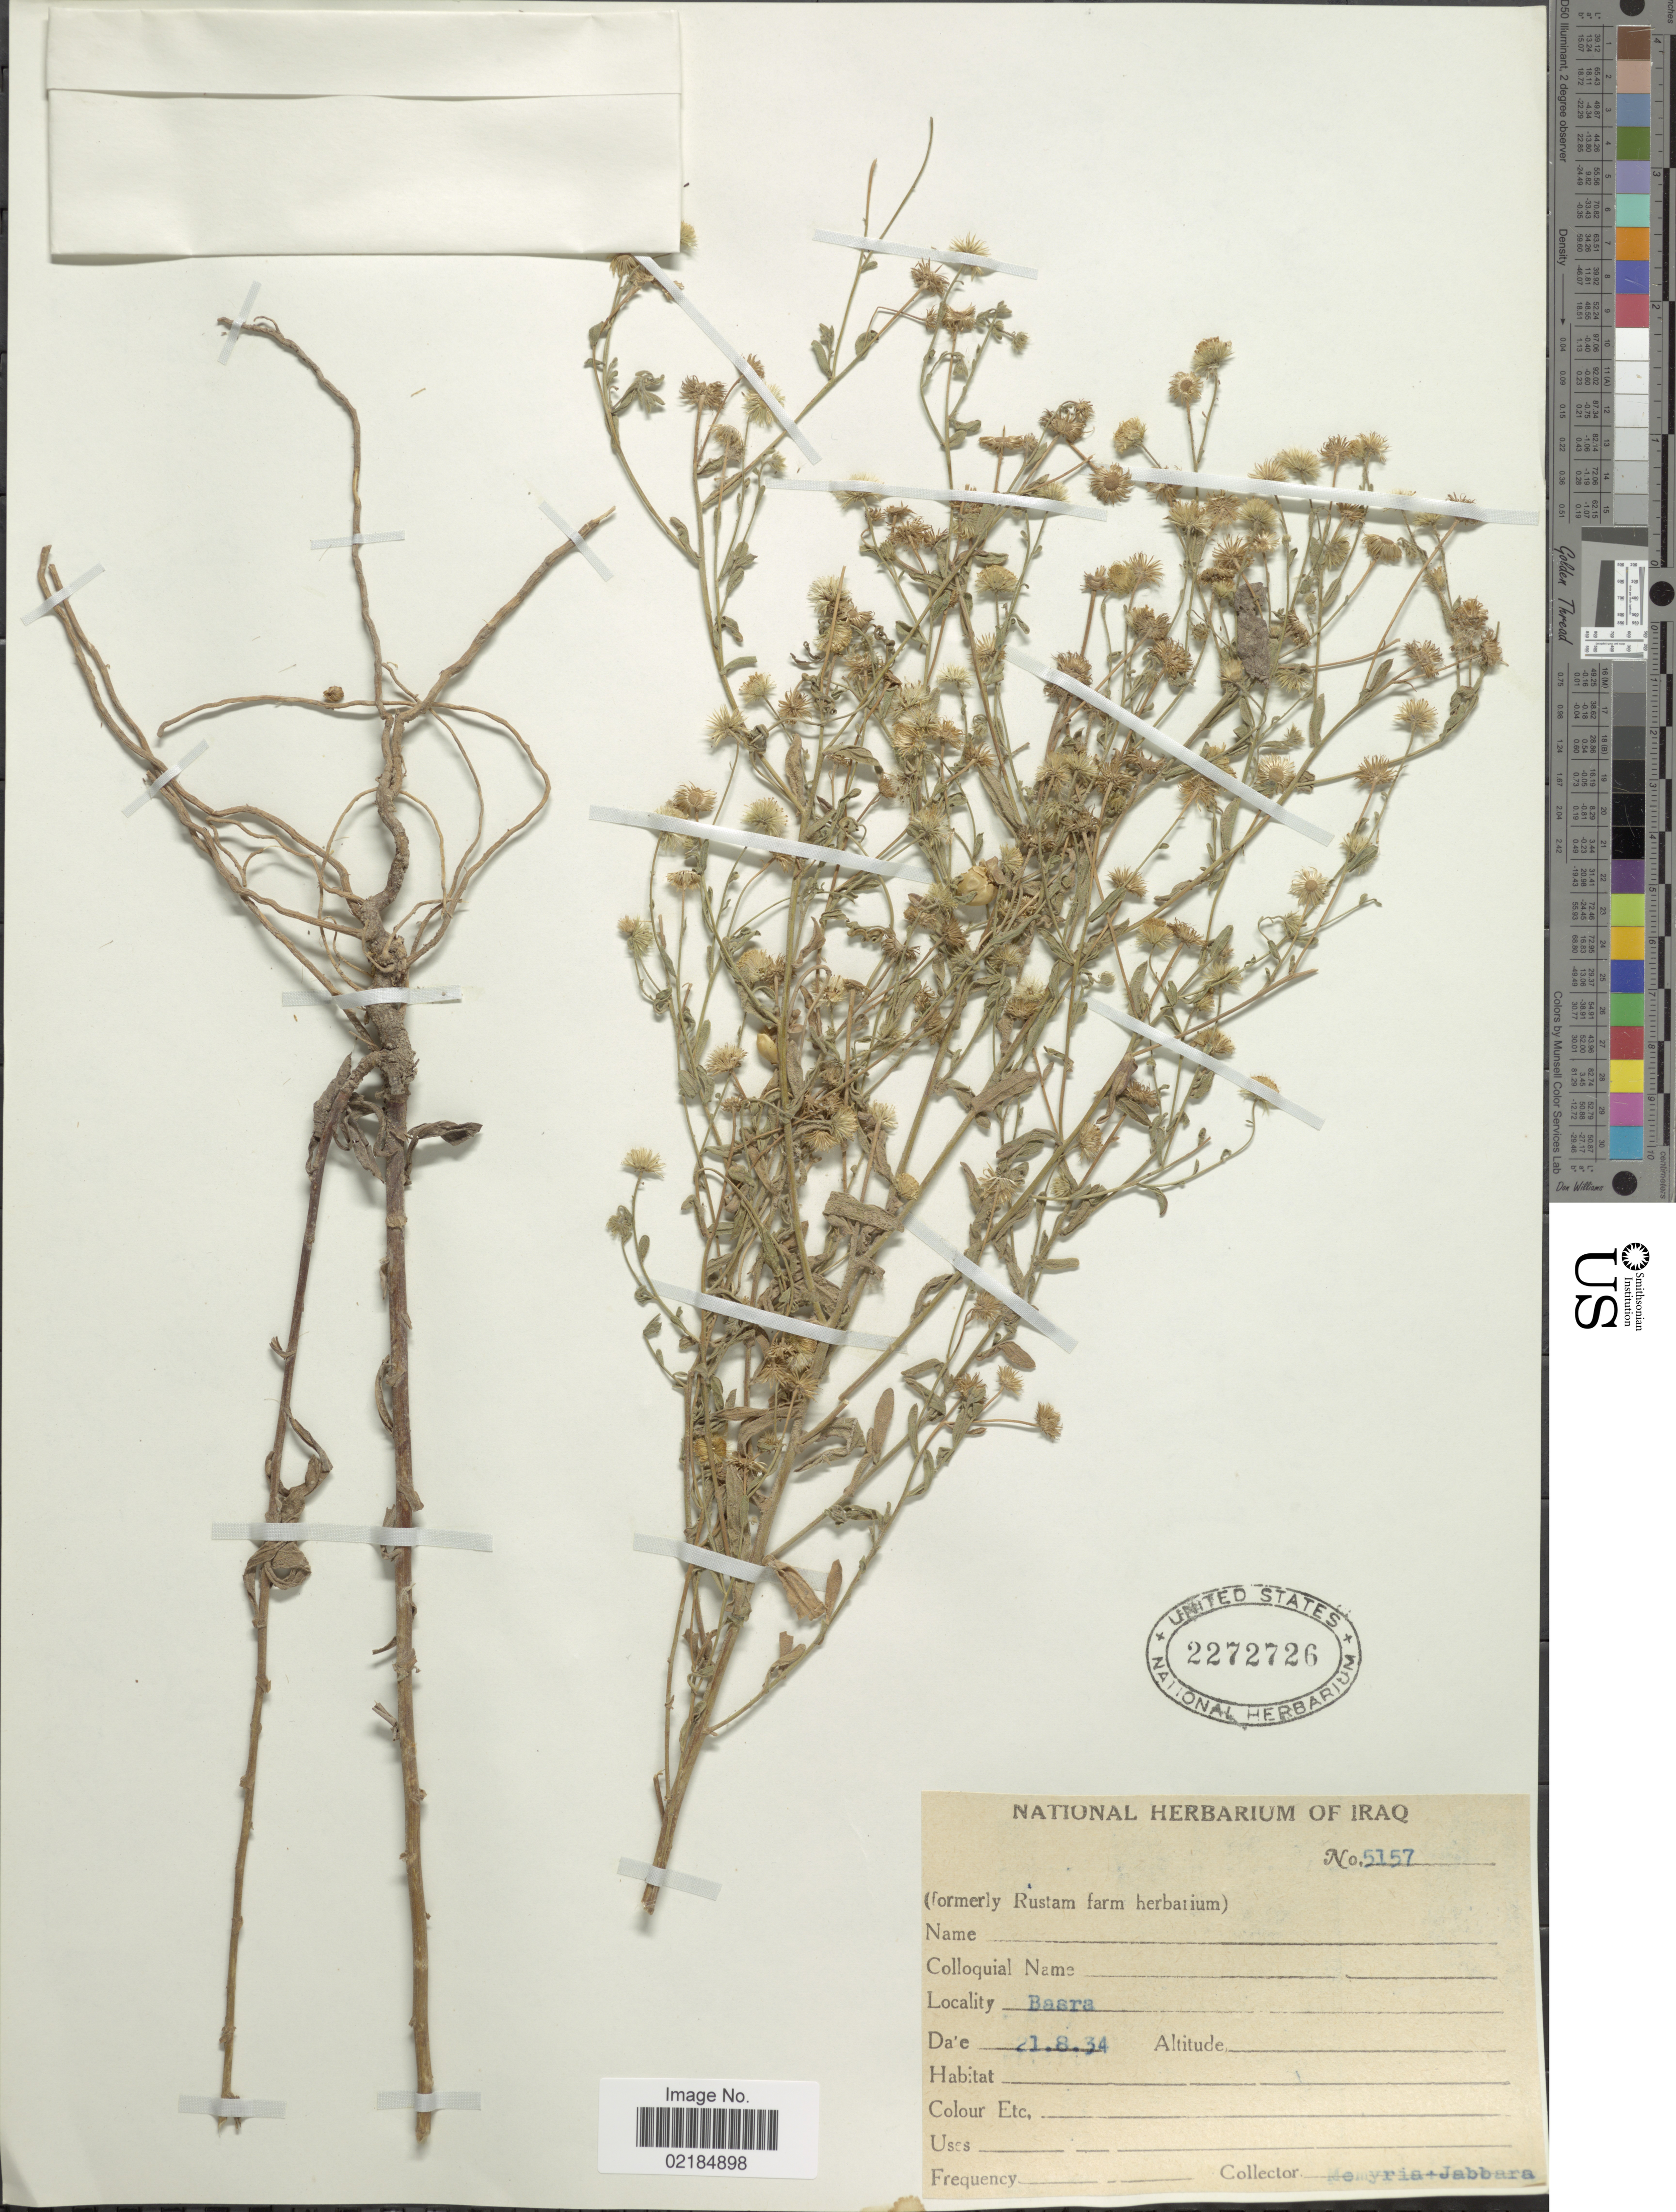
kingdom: Plantae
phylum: Tracheophyta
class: Magnoliopsida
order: Asterales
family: Asteraceae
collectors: Momyria & Jabbara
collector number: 5157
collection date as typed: Transcribed d/m/y: 21/8/34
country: Iraq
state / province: Al Basrah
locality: Basra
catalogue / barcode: US 2272726